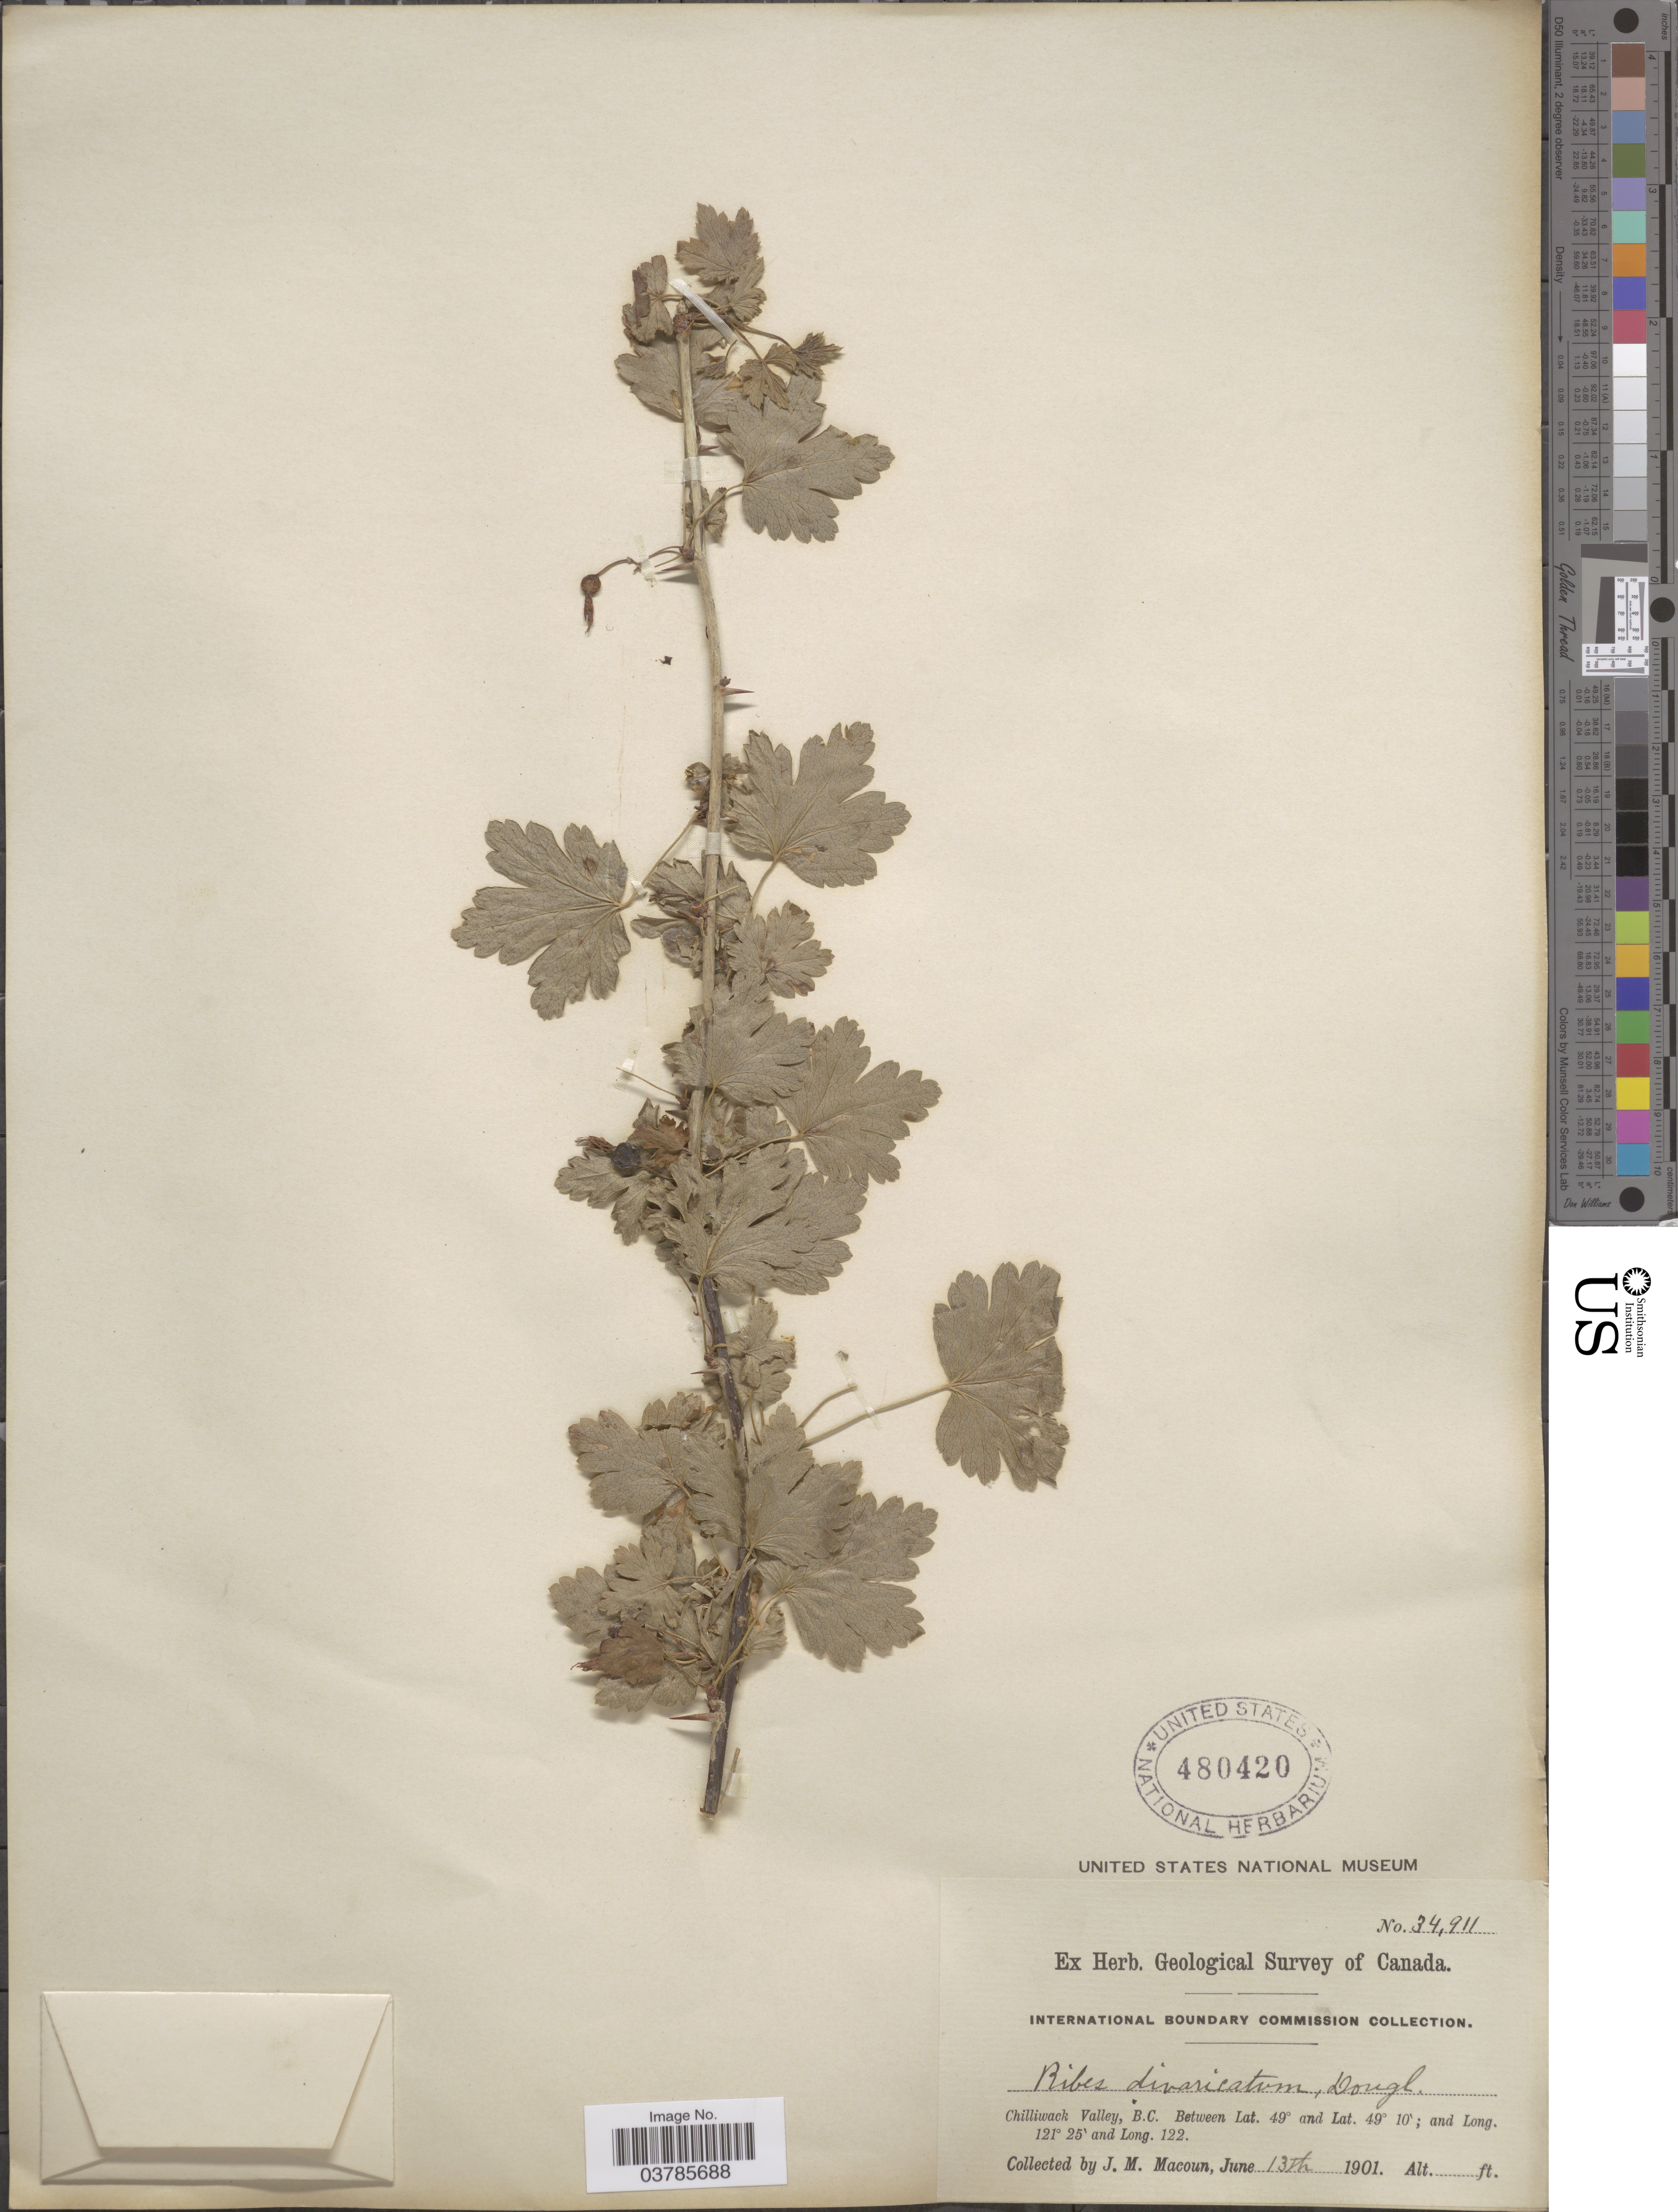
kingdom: Plantae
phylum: Tracheophyta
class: Magnoliopsida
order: Saxifragales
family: Grossulariaceae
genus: Ribes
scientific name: Ribes divaricatum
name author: Douglas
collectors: J. M. Macoun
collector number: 34911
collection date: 1901-06-13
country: Canada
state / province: British Columbia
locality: Chilliwack Valley.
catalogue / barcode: US 480420